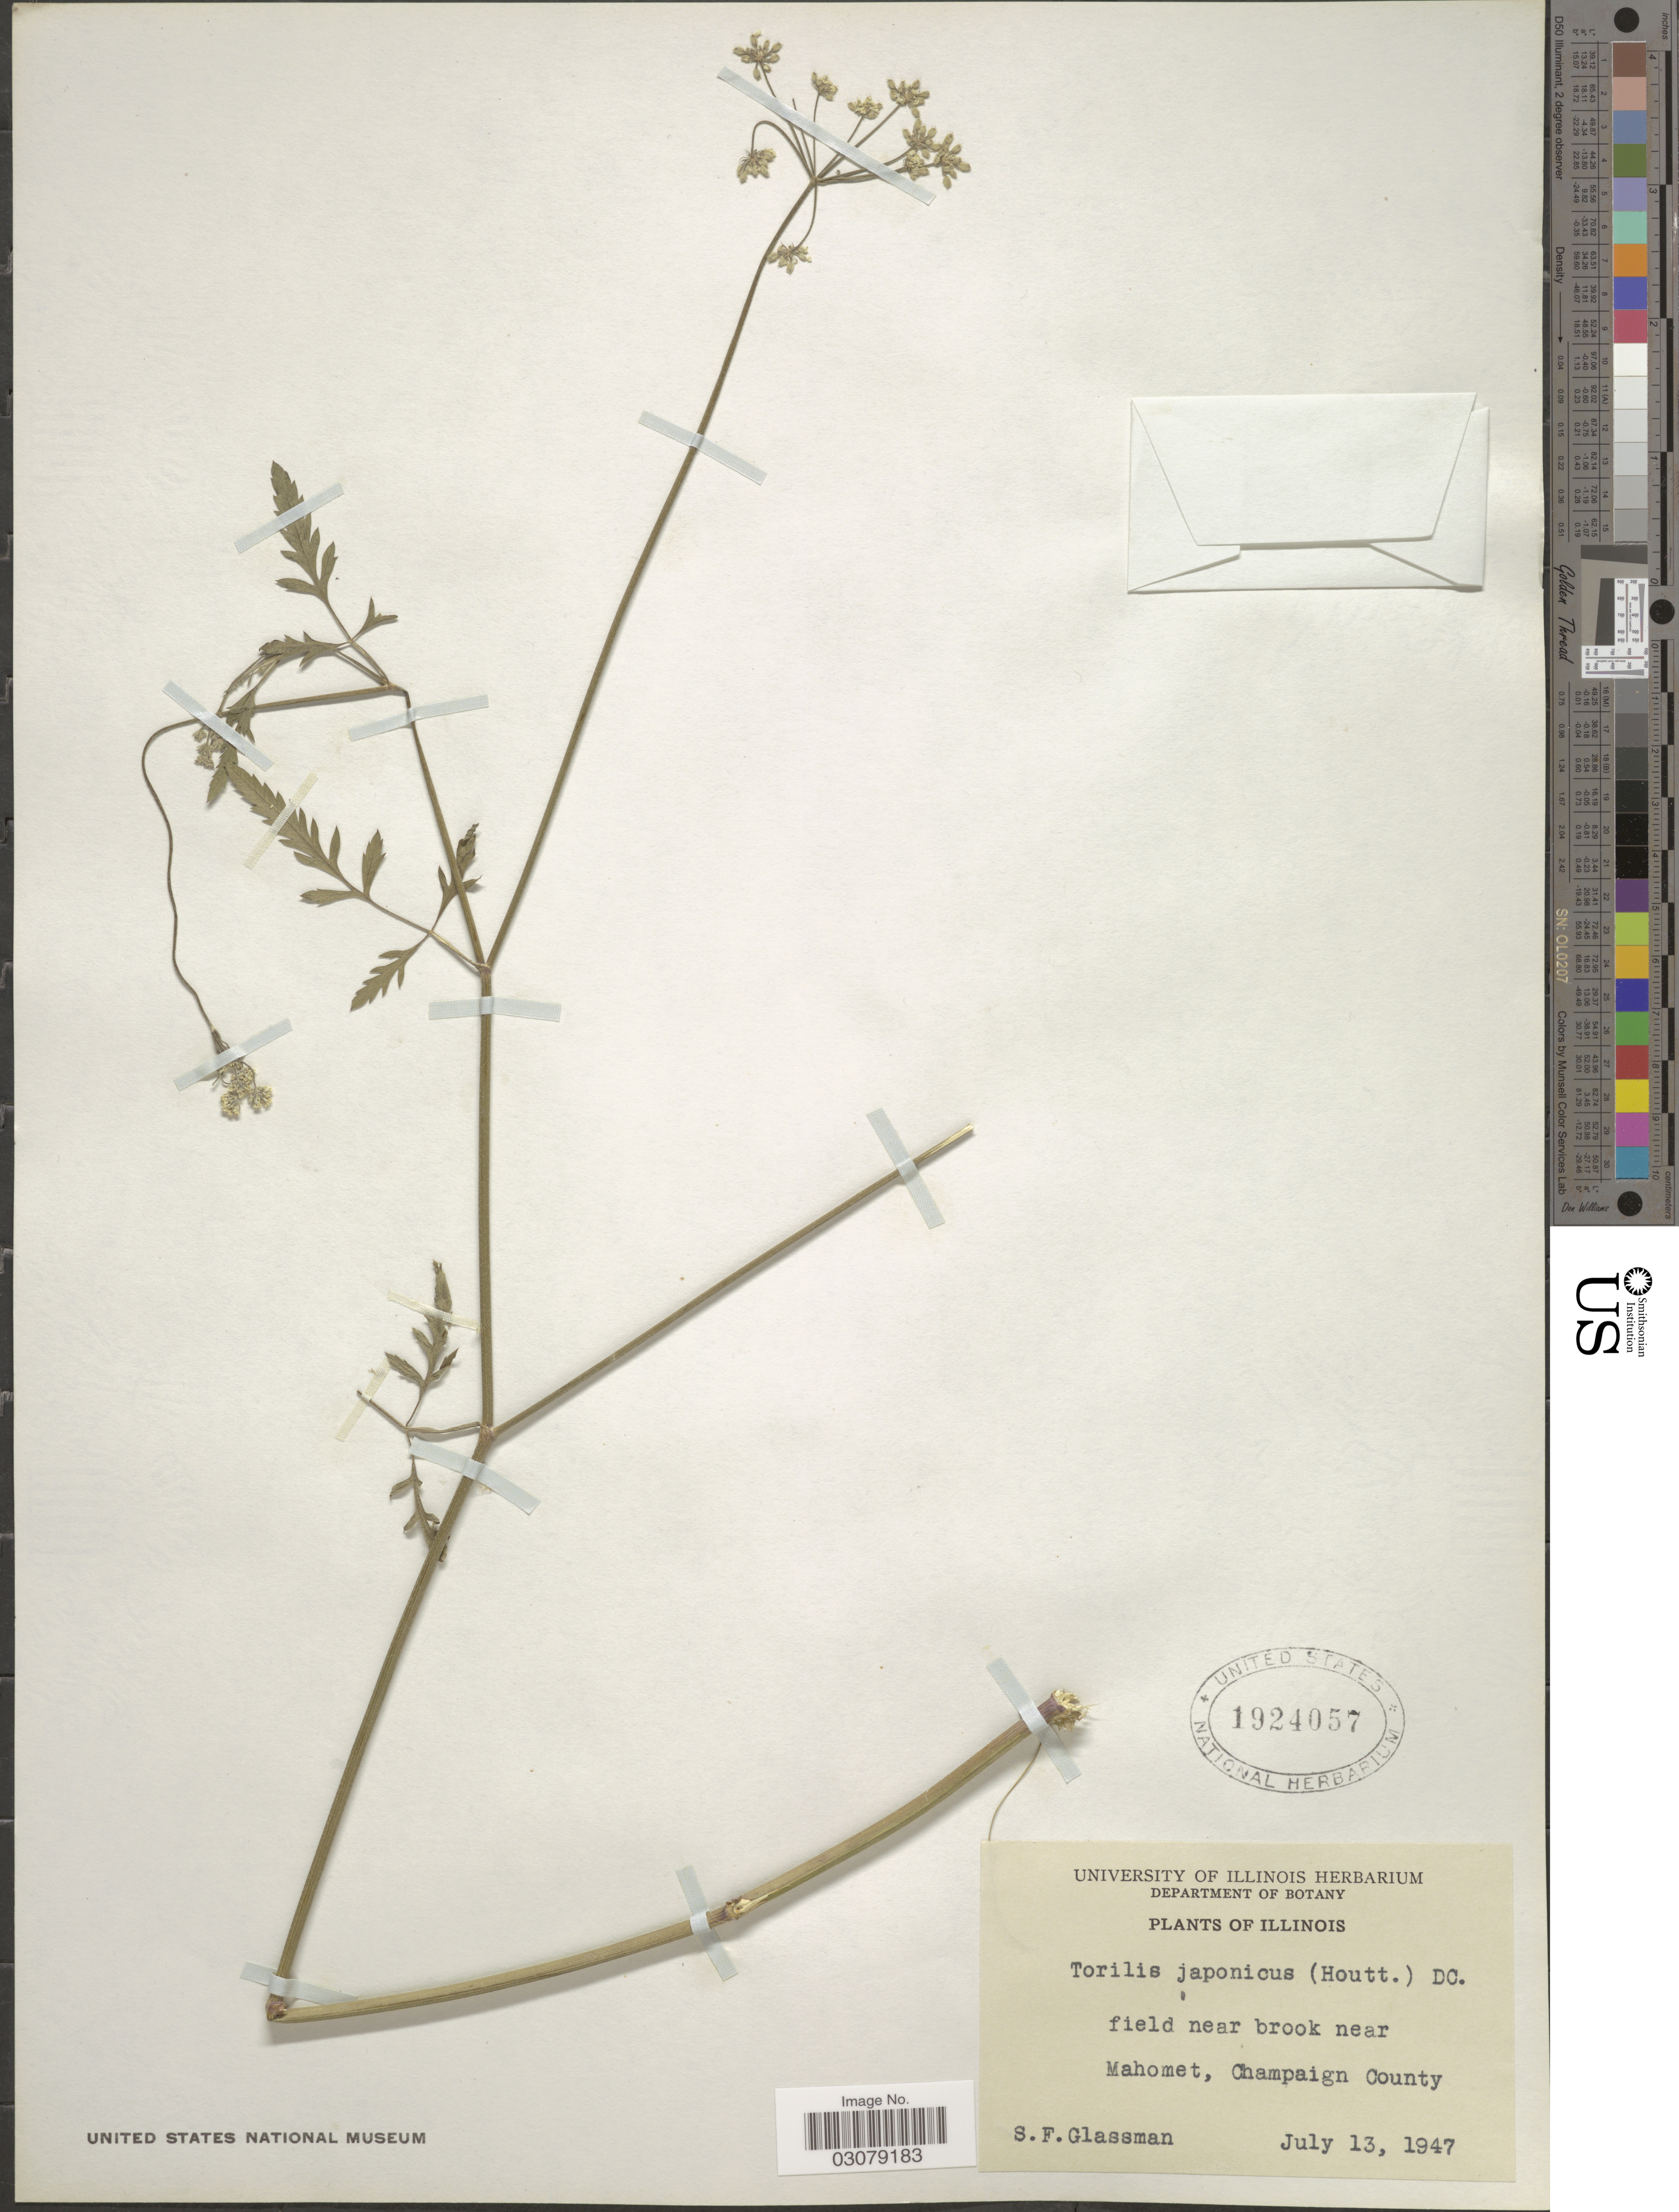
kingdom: Plantae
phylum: Tracheophyta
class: Magnoliopsida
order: Apiales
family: Apiaceae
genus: Torilis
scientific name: Torilis japonica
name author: (Houtt.) DC.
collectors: S. F. Glassman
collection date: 1947-07-13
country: United States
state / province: Illinois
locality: Field near brook near Mahomet, Champaign County.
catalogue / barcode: US 1924057